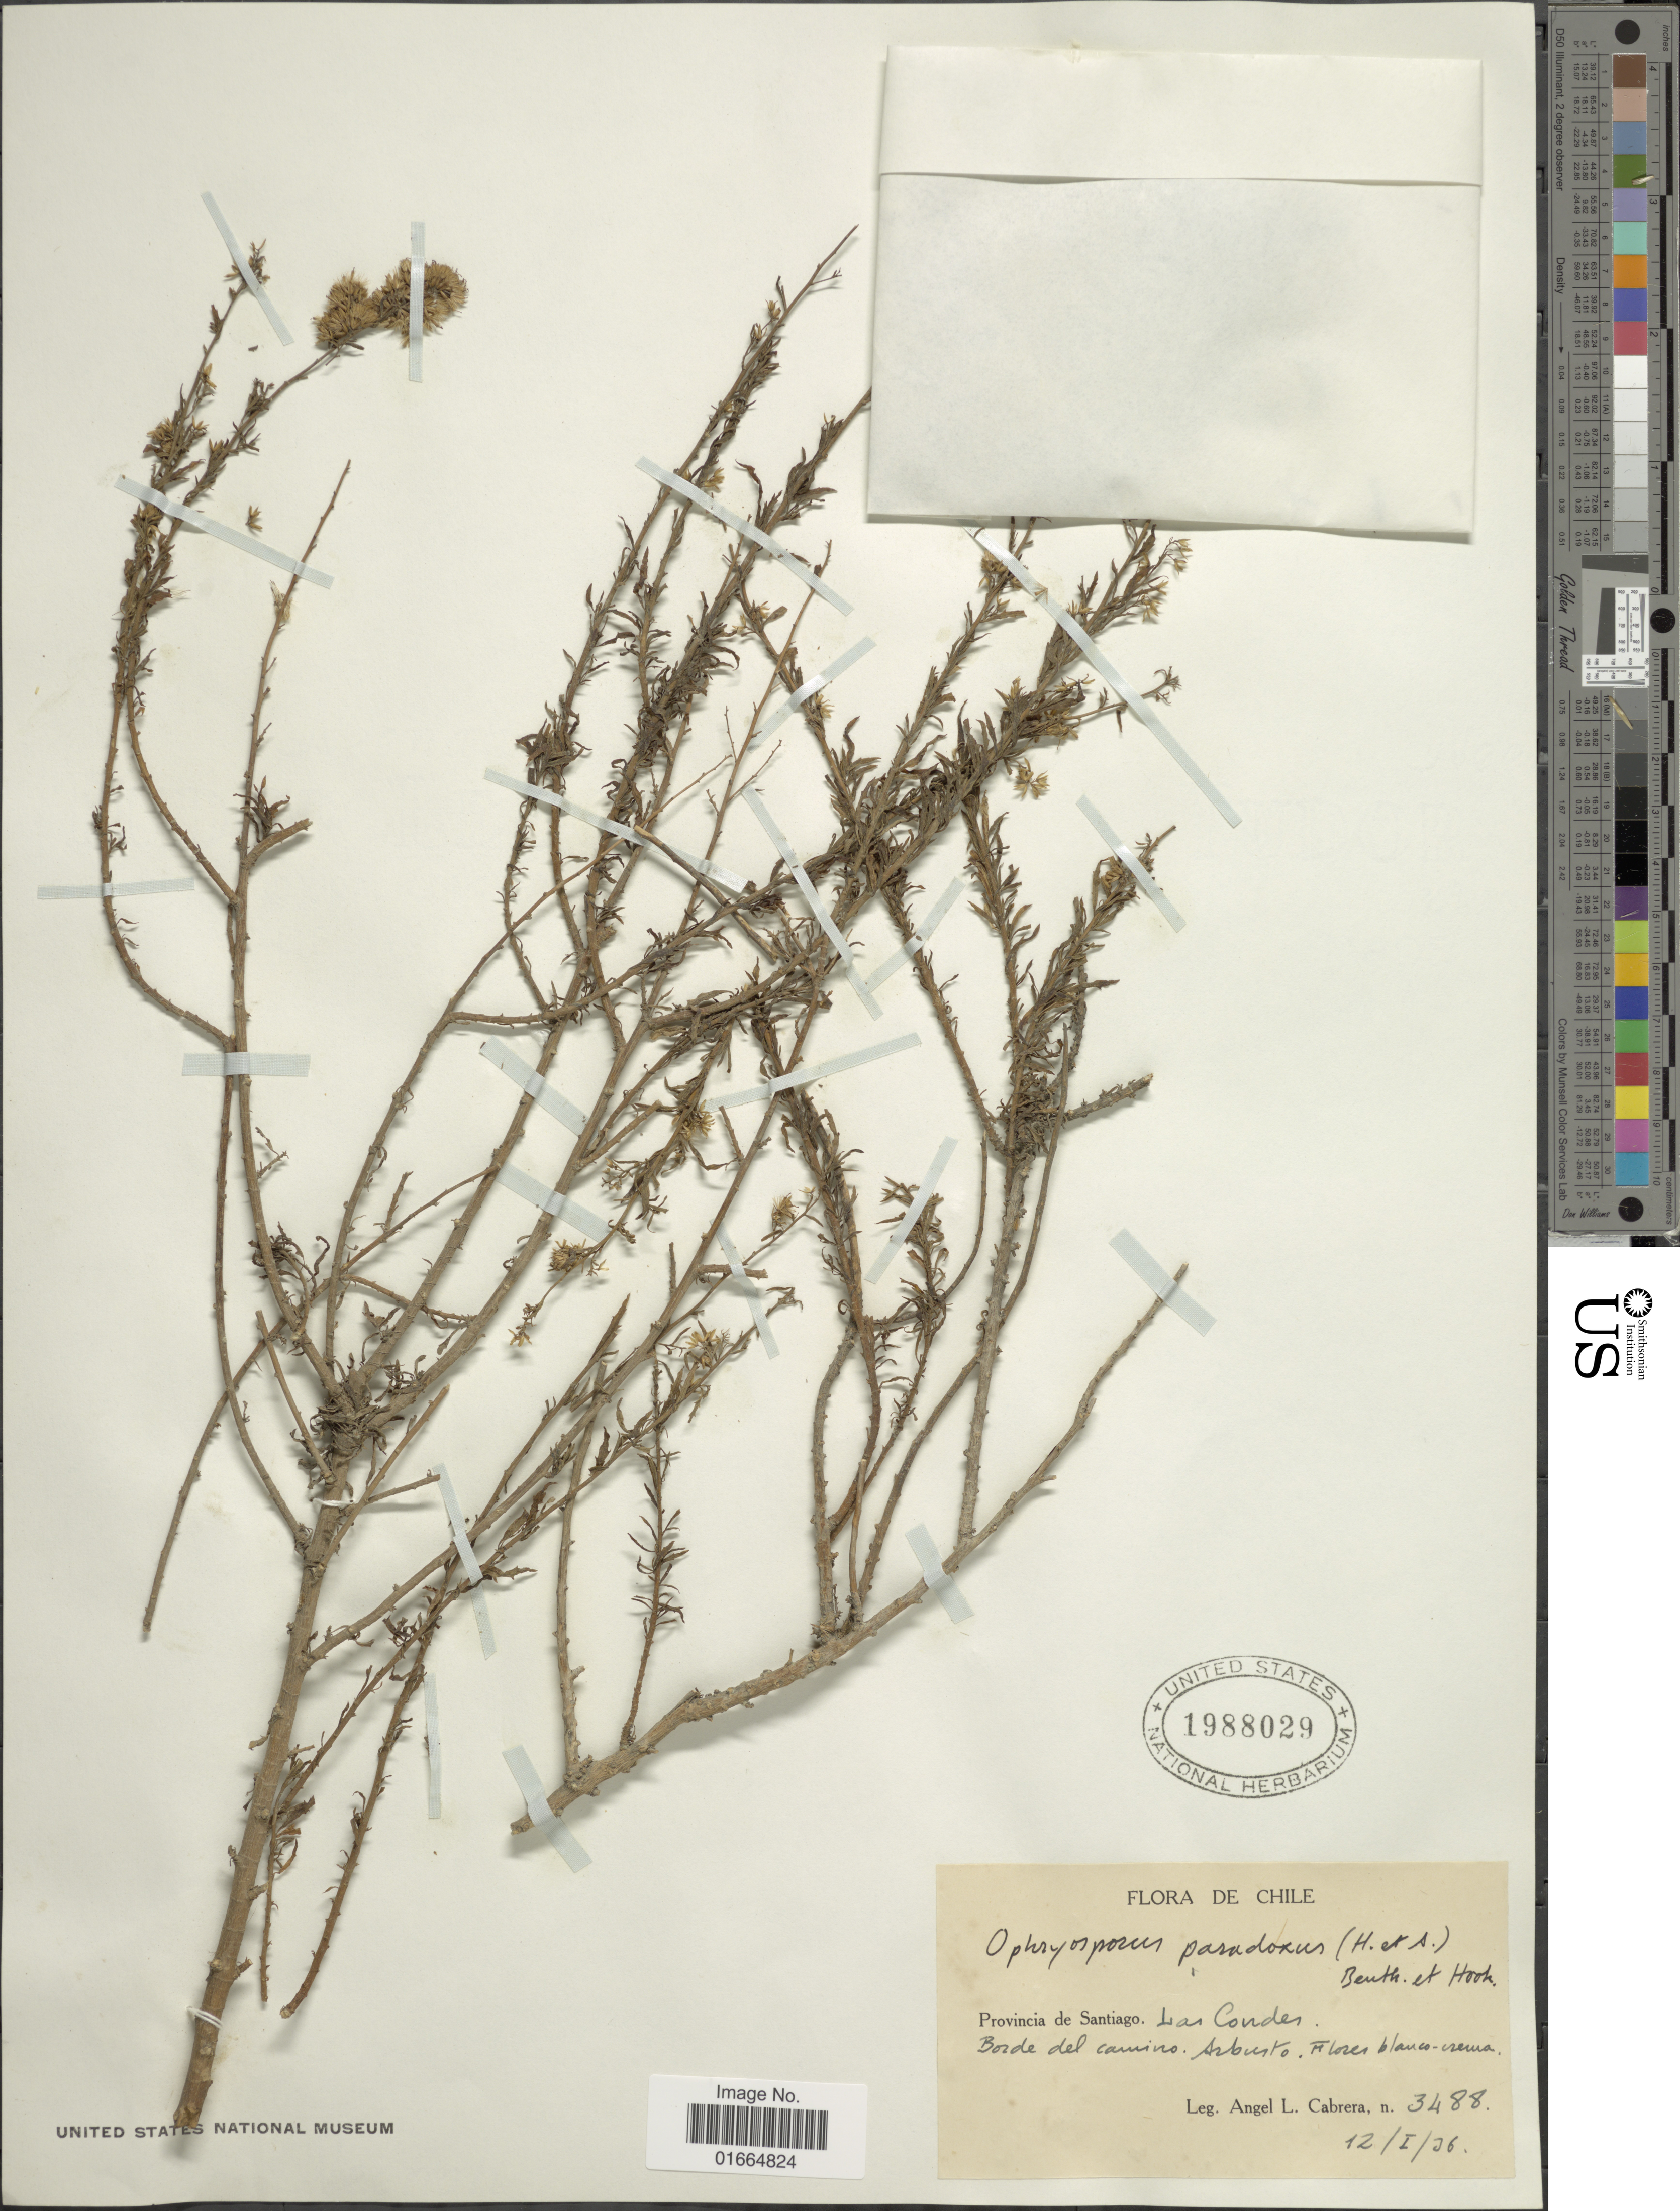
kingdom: Plantae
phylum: Tracheophyta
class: Magnoliopsida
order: Asterales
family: Asteraceae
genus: Ophryosporus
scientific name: Ophryosporus paradoxus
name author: (Hook. & Arn.) Benth. & Hook. f. ex B.D. Jacks.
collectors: A. L. Cabrera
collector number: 3488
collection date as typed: Transcribed d/m/y: 12/1/36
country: Chile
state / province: Región Metropolitana (RM)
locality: Provincia de Santiago. Las Condes. Borde del camino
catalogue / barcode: US 1988029